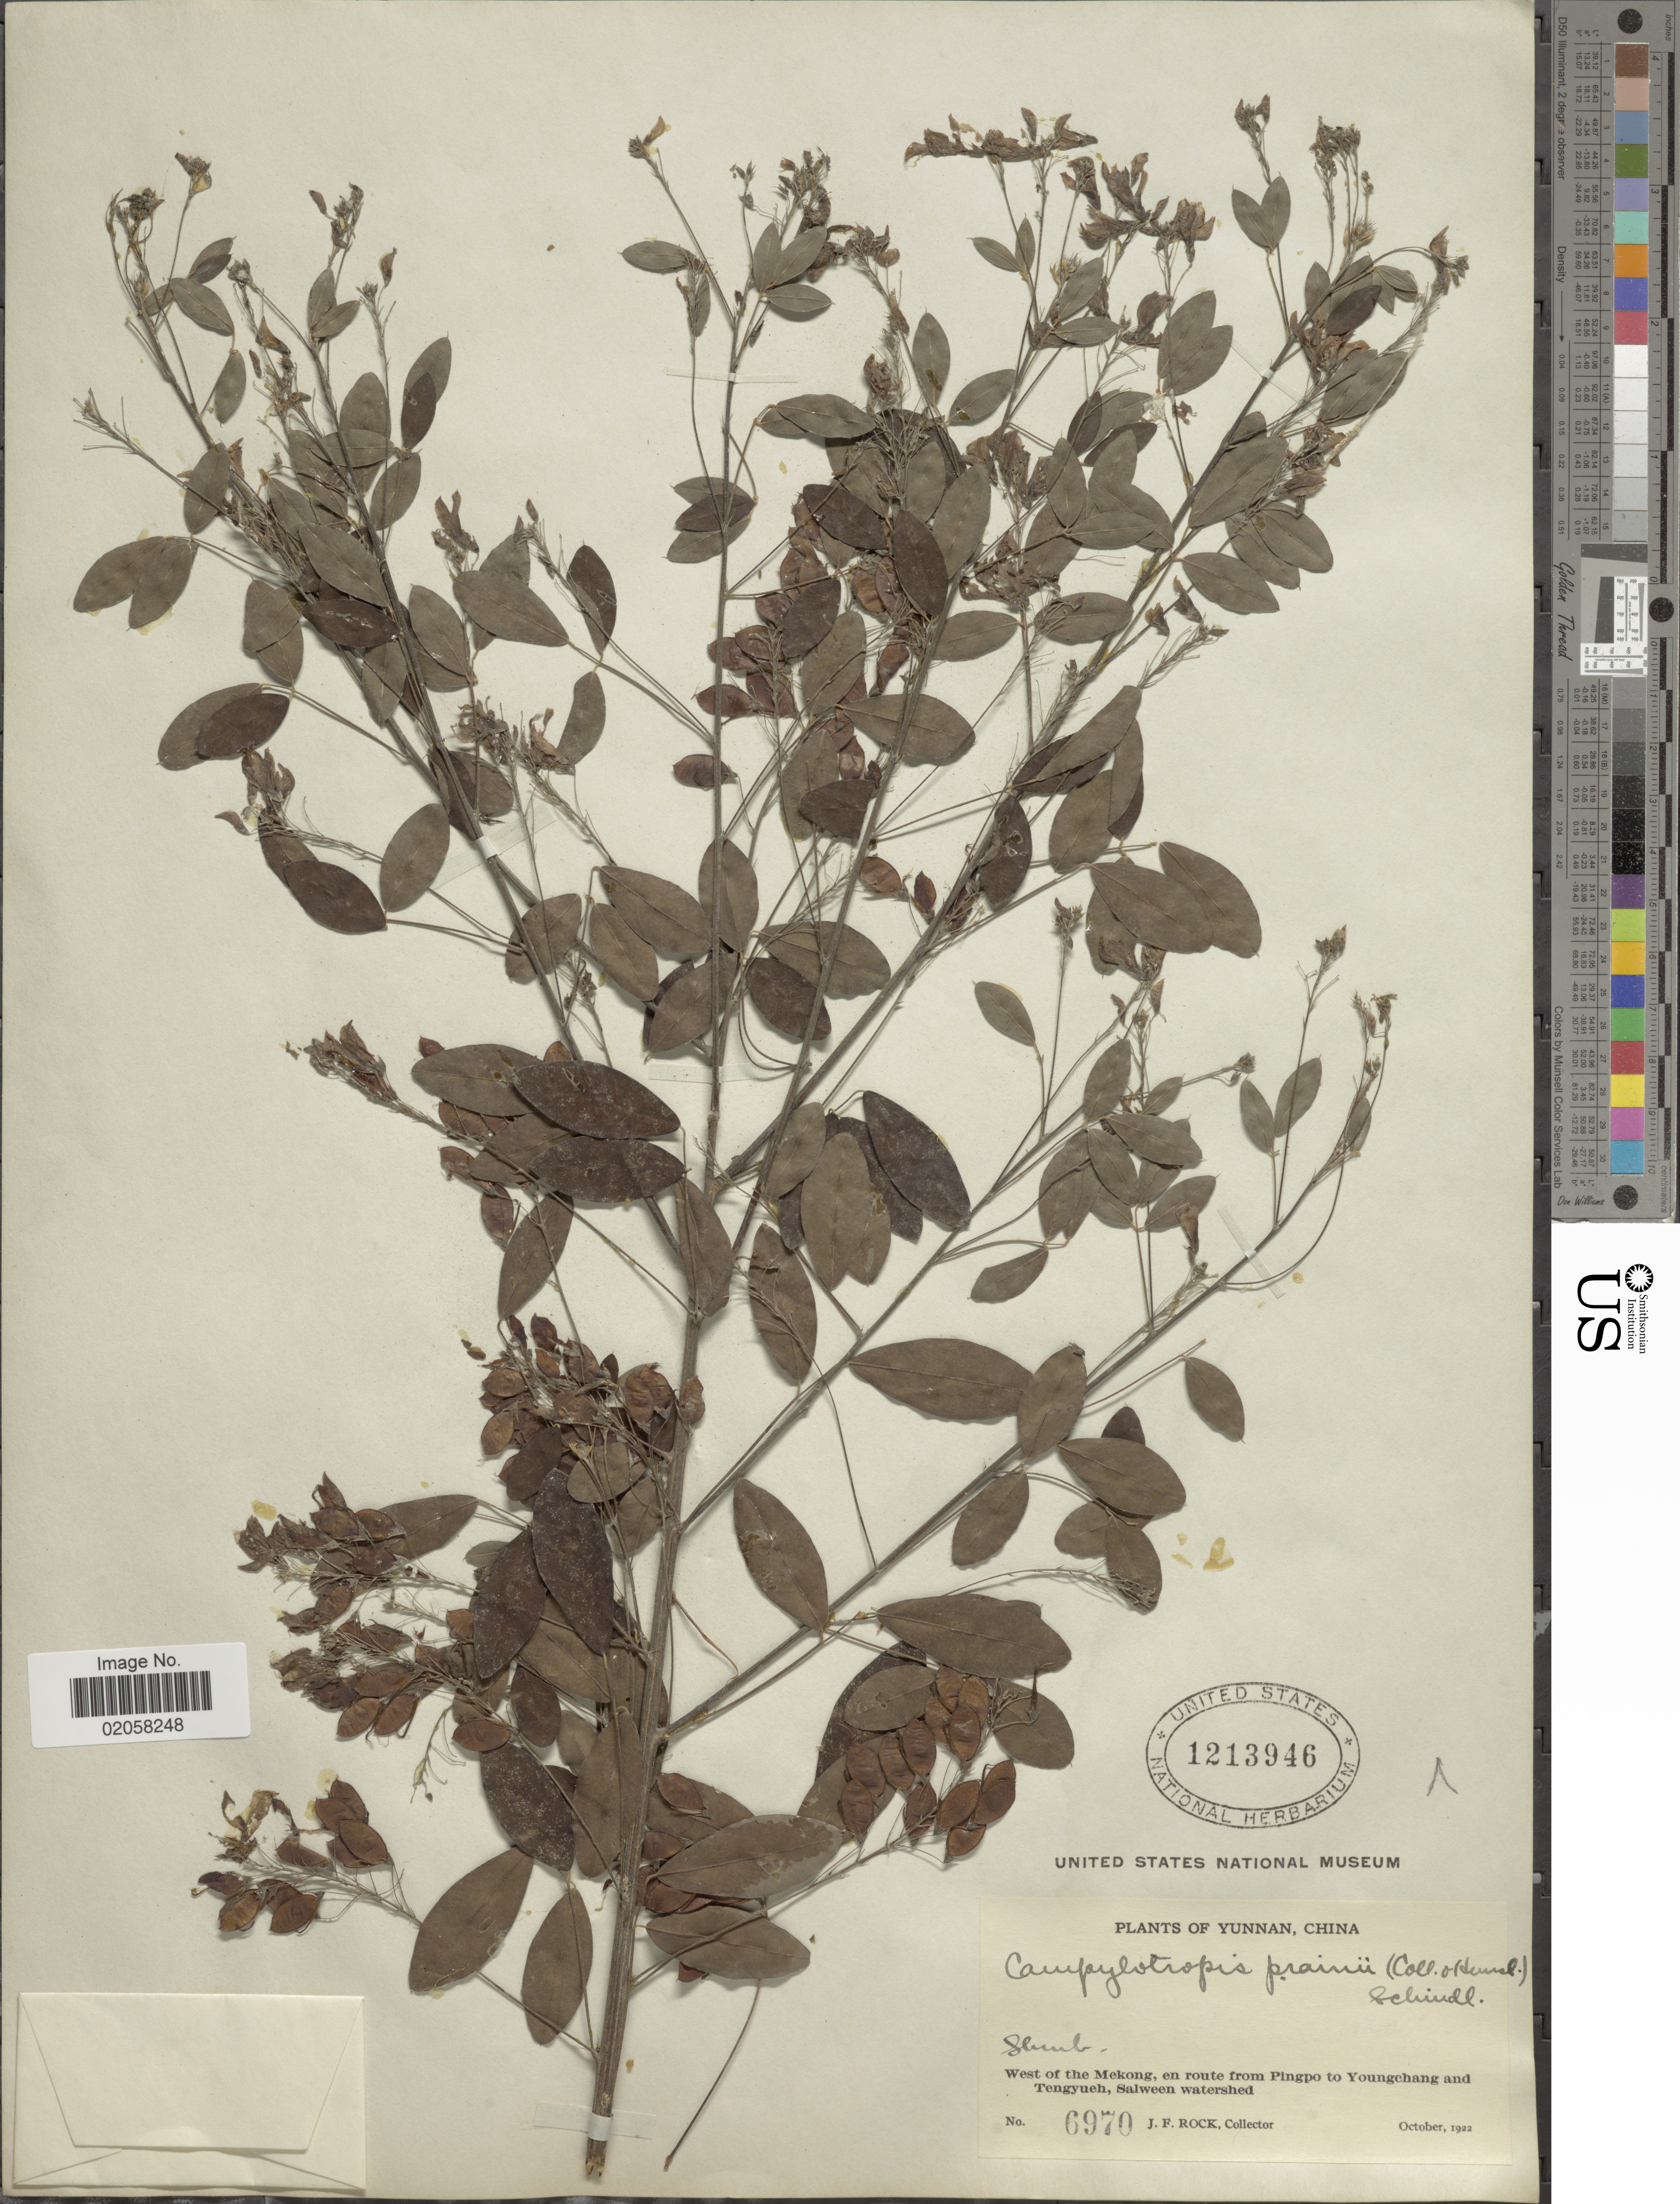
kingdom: Plantae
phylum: Tracheophyta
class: Magnoliopsida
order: Fabales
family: Fabaceae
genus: Campylotropis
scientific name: Campylotropis prainii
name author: (Collett & Hemsl.) Schindl.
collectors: J. Rock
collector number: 6970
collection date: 1922-10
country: China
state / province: Yunnan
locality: West of the Mekong, en route from Pingpo to Youngchang and Tengyueh, Salween watershed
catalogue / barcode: US 1213946